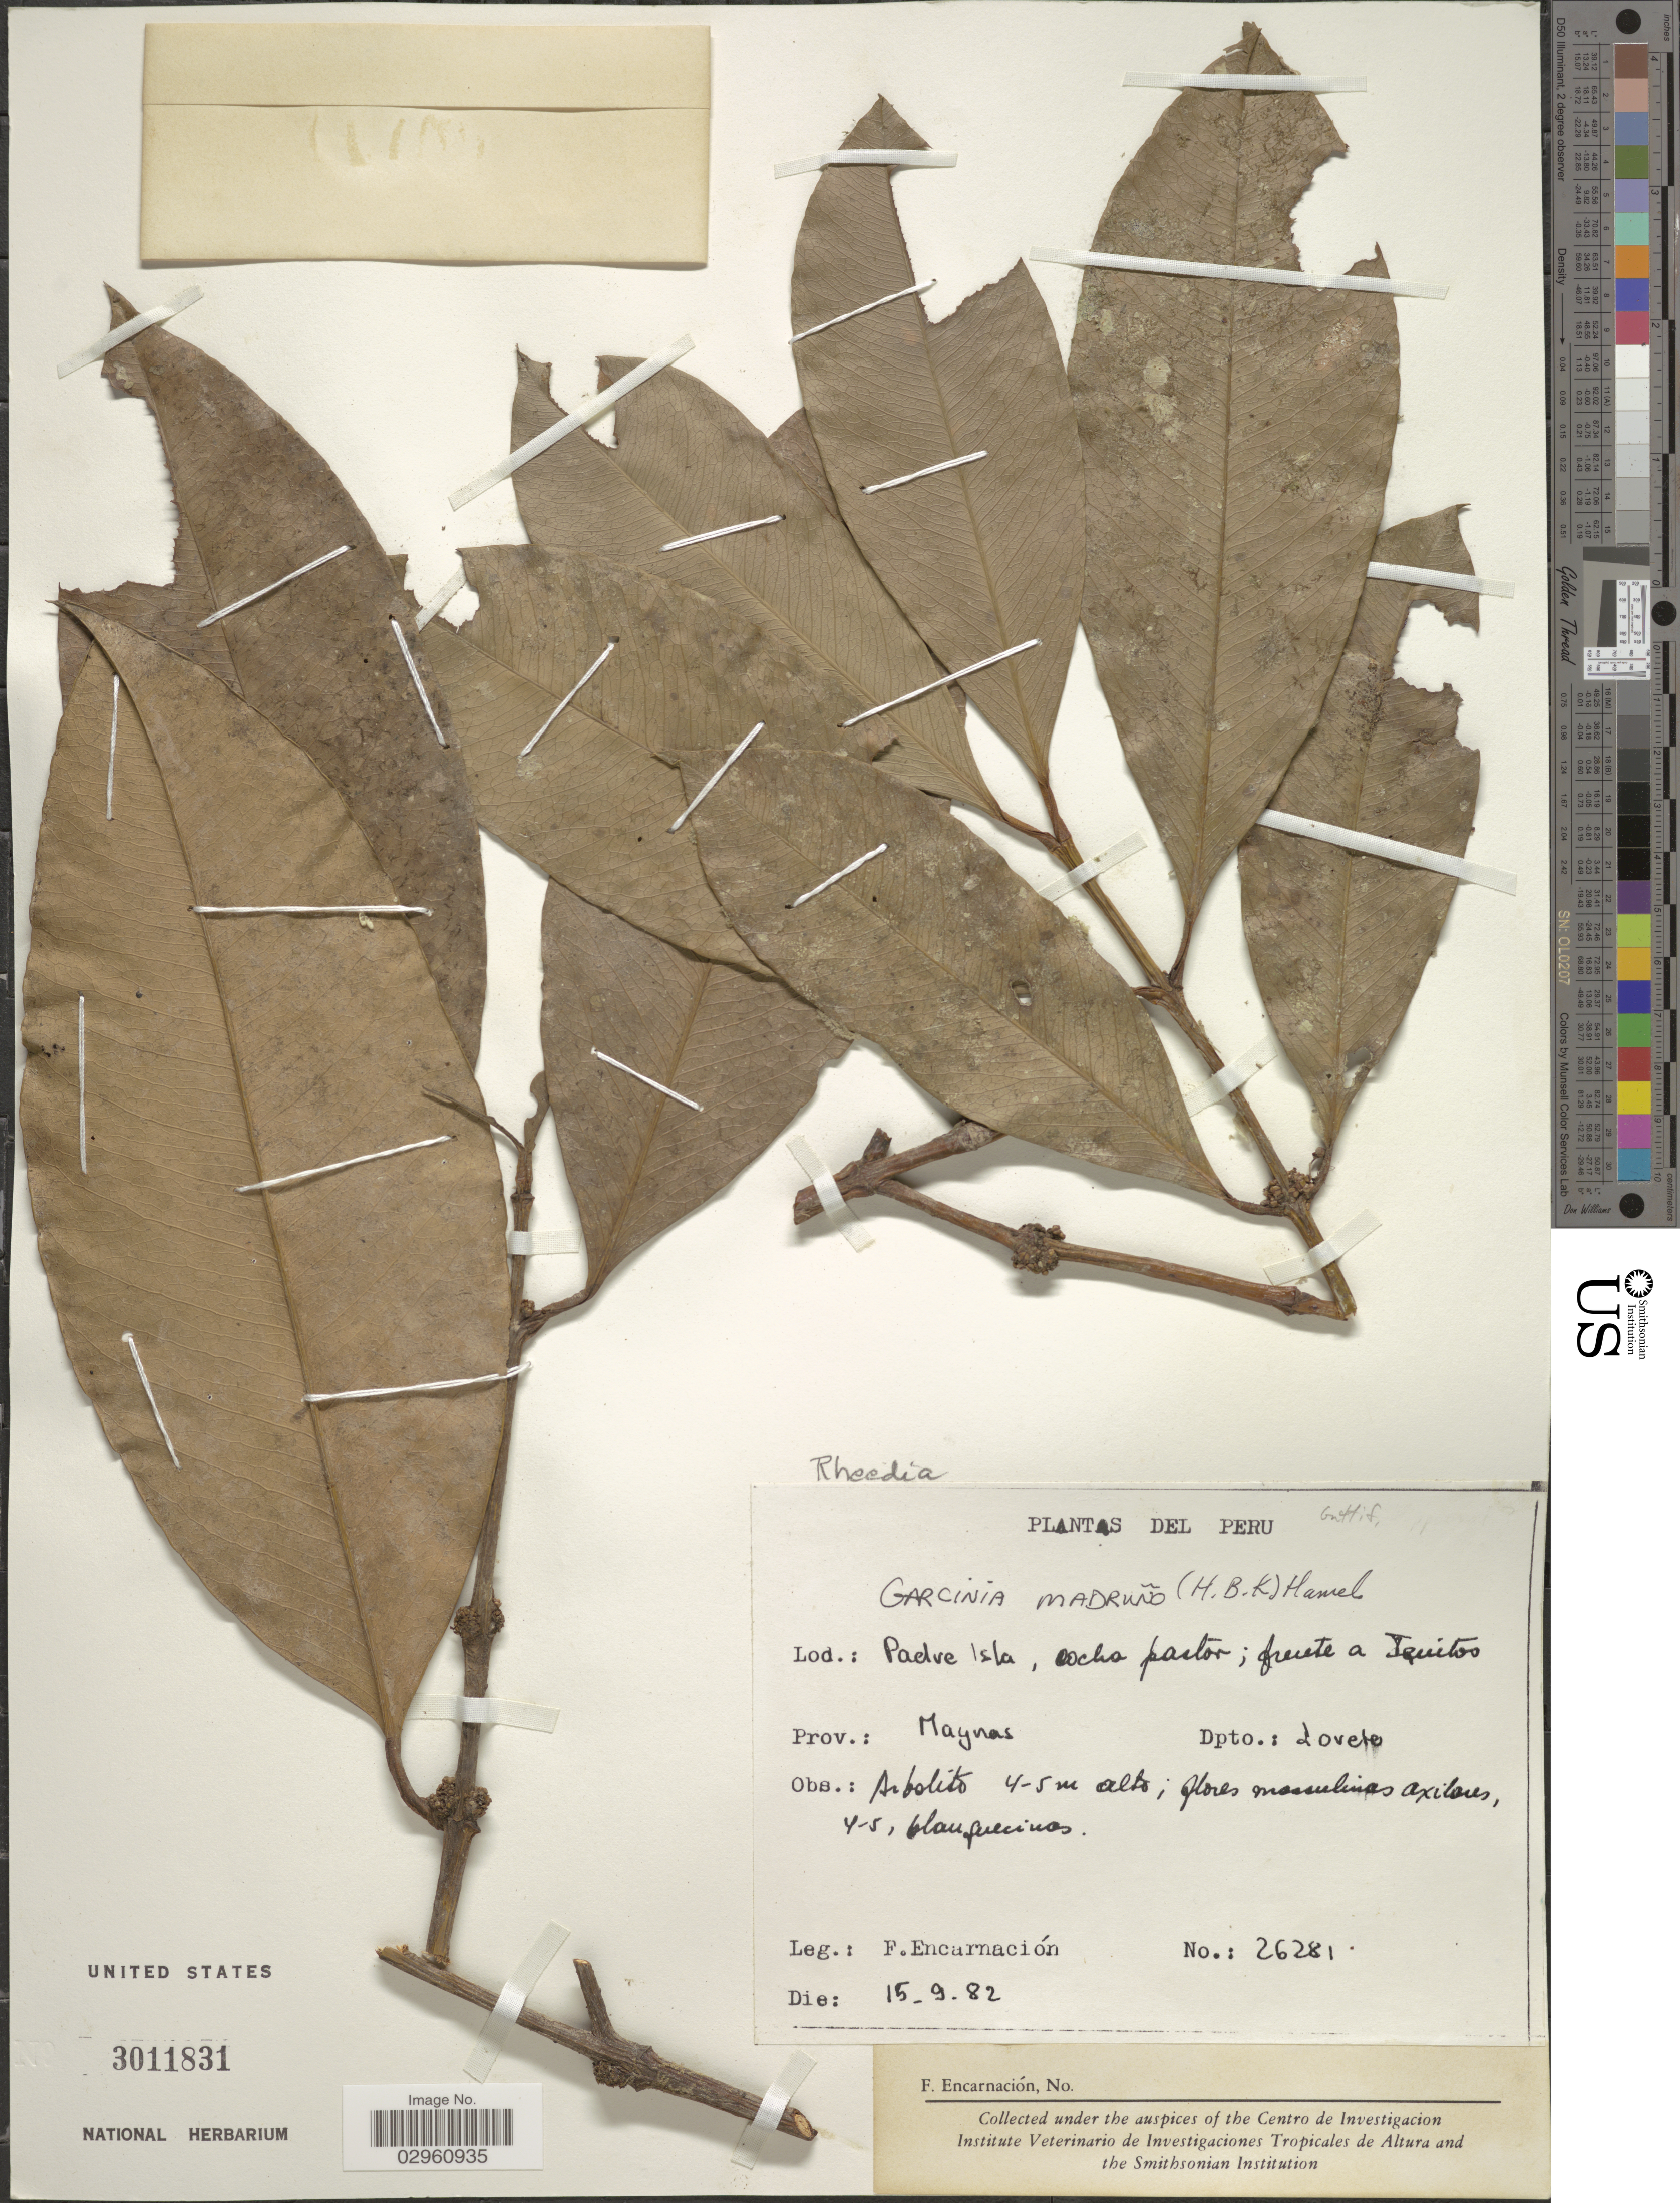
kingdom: Plantae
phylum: Tracheophyta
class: Magnoliopsida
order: Malpighiales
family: Clusiaceae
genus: Garcinia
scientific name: Garcinia madruno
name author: (Kunth) Hammel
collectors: F. Encarnación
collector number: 26281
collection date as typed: Transcribed d/m/y: 15/9/82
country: Peru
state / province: Loreto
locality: Padre Isla, cocha pastor; frente a Iquitos. Prov.: Maynas Dpto.: Loreto.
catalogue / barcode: US 3011831